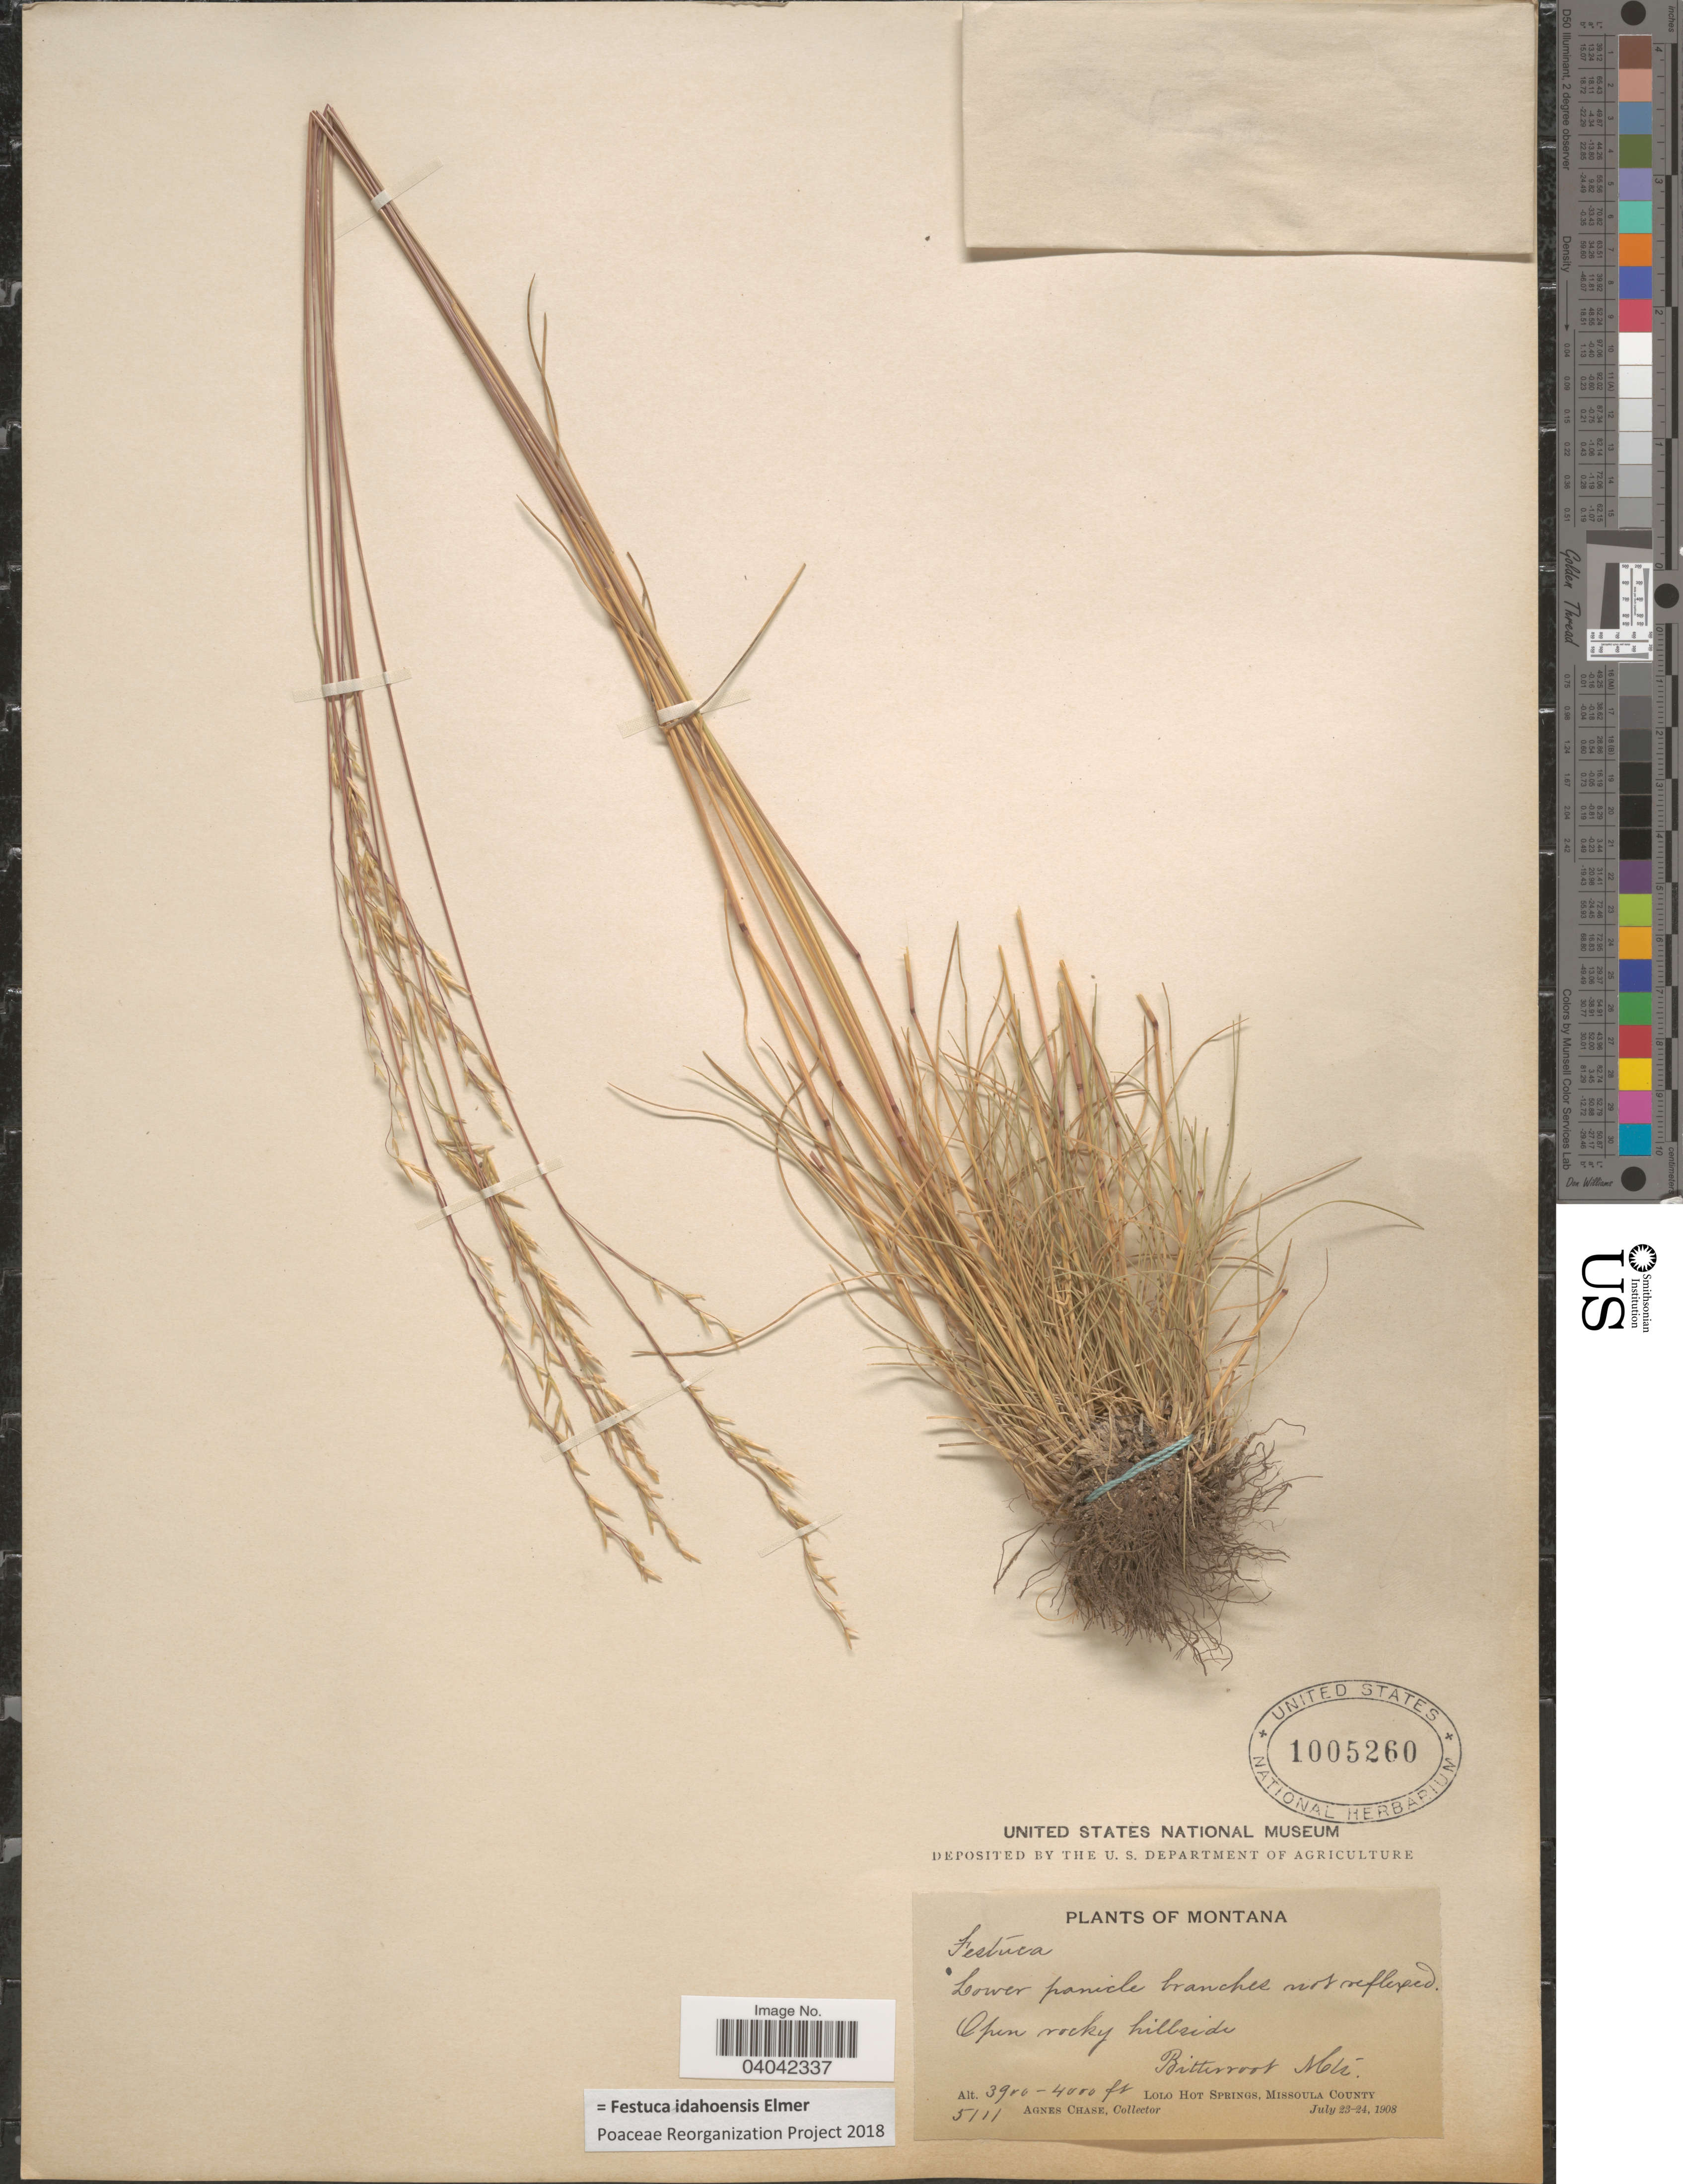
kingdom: Plantae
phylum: Tracheophyta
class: Liliopsida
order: Poales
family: Poaceae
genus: Festuca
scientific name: Festuca idahoensis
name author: Elmer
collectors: A. Chase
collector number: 5111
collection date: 1908-07-23/1908-07-24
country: United States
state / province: Montana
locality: Bitterroot Mts. Lolo Hot Springs, Missoula County.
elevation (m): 1189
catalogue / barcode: US 1005260